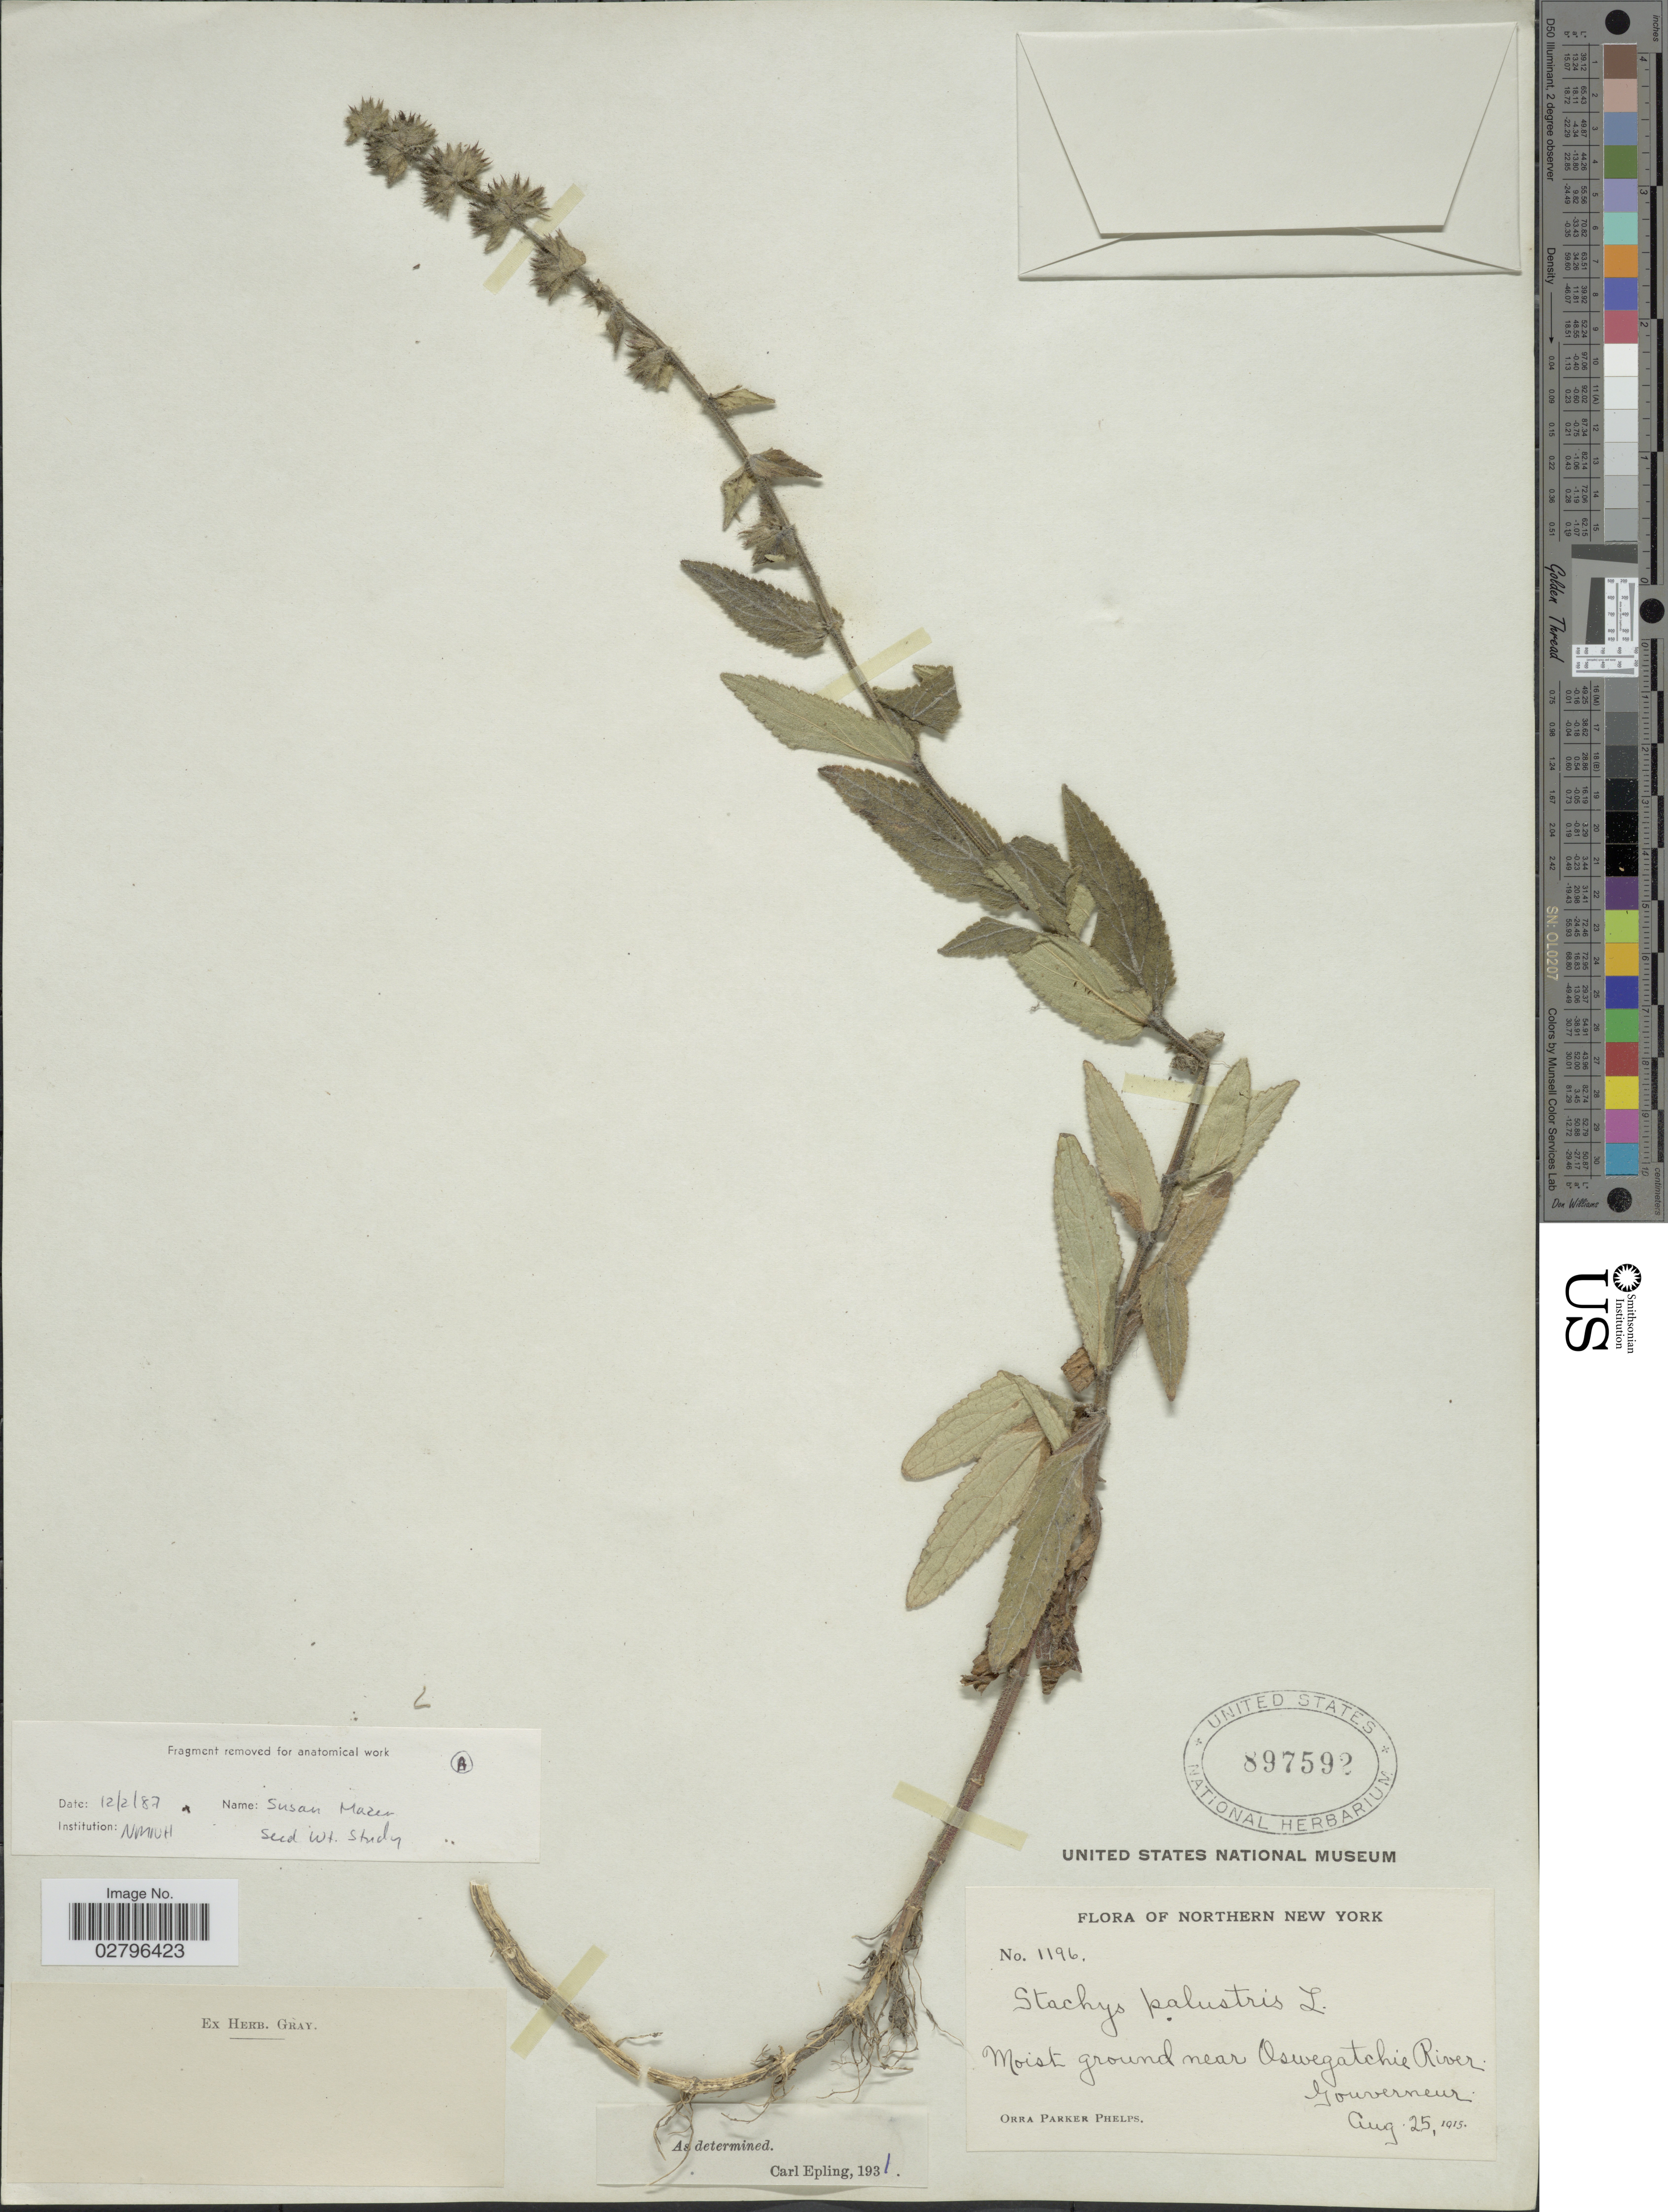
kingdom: Plantae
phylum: Tracheophyta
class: Magnoliopsida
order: Lamiales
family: Lamiaceae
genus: Stachys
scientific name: Stachys palustris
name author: L.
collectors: O. P. Phelps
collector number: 1196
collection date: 1915-08-25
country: United States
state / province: New York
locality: Northern New York. Moist ground near Oswegatchie River. Gouverneur.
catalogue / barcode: US 897592